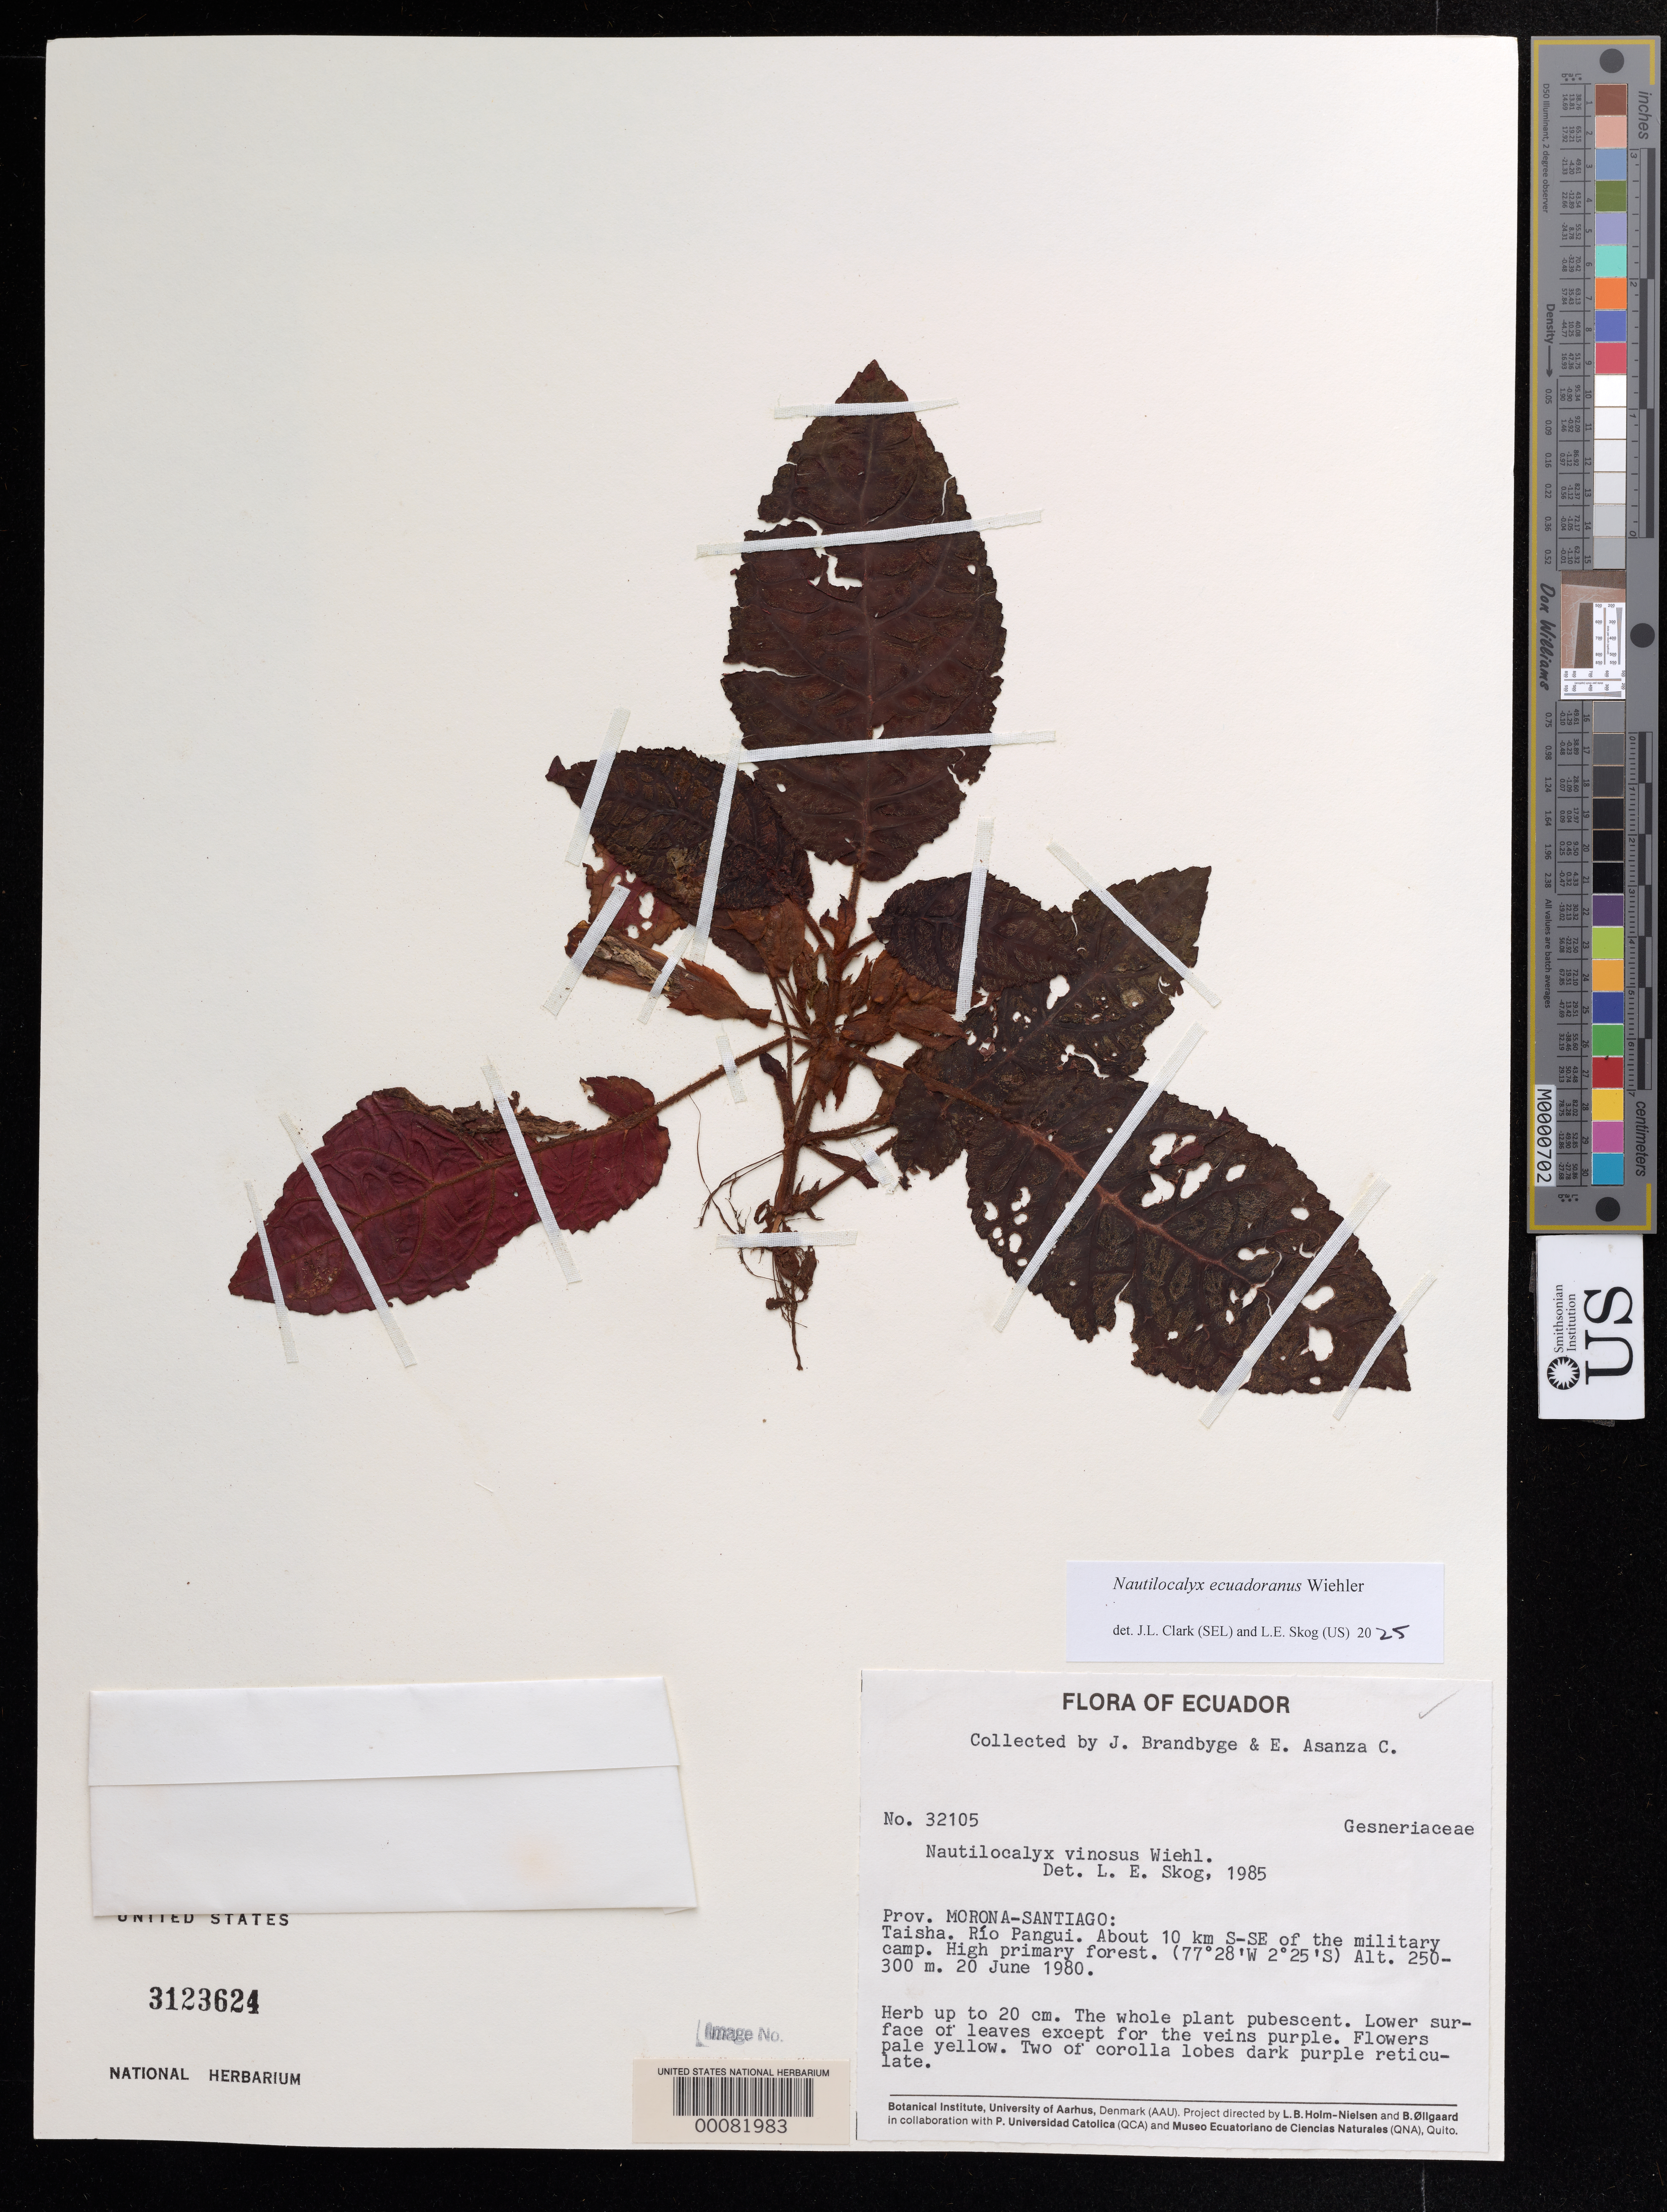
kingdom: Plantae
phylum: Tracheophyta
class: Magnoliopsida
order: Lamiales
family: Gesneriaceae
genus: Nautilocalyx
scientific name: Nautilocalyx ecuadoranus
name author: Wiehler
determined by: Clark, J. L.; Skog, Laurence E.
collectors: J. Brandbyge & E. Asanza C.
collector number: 32105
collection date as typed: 20 Jun 1980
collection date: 1980-06-20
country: Ecuador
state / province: Morona-Santiago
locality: Taisha, Rio Pangui, about 10 km S-SE of the military camp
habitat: High primary forest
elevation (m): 250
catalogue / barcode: US 3123624